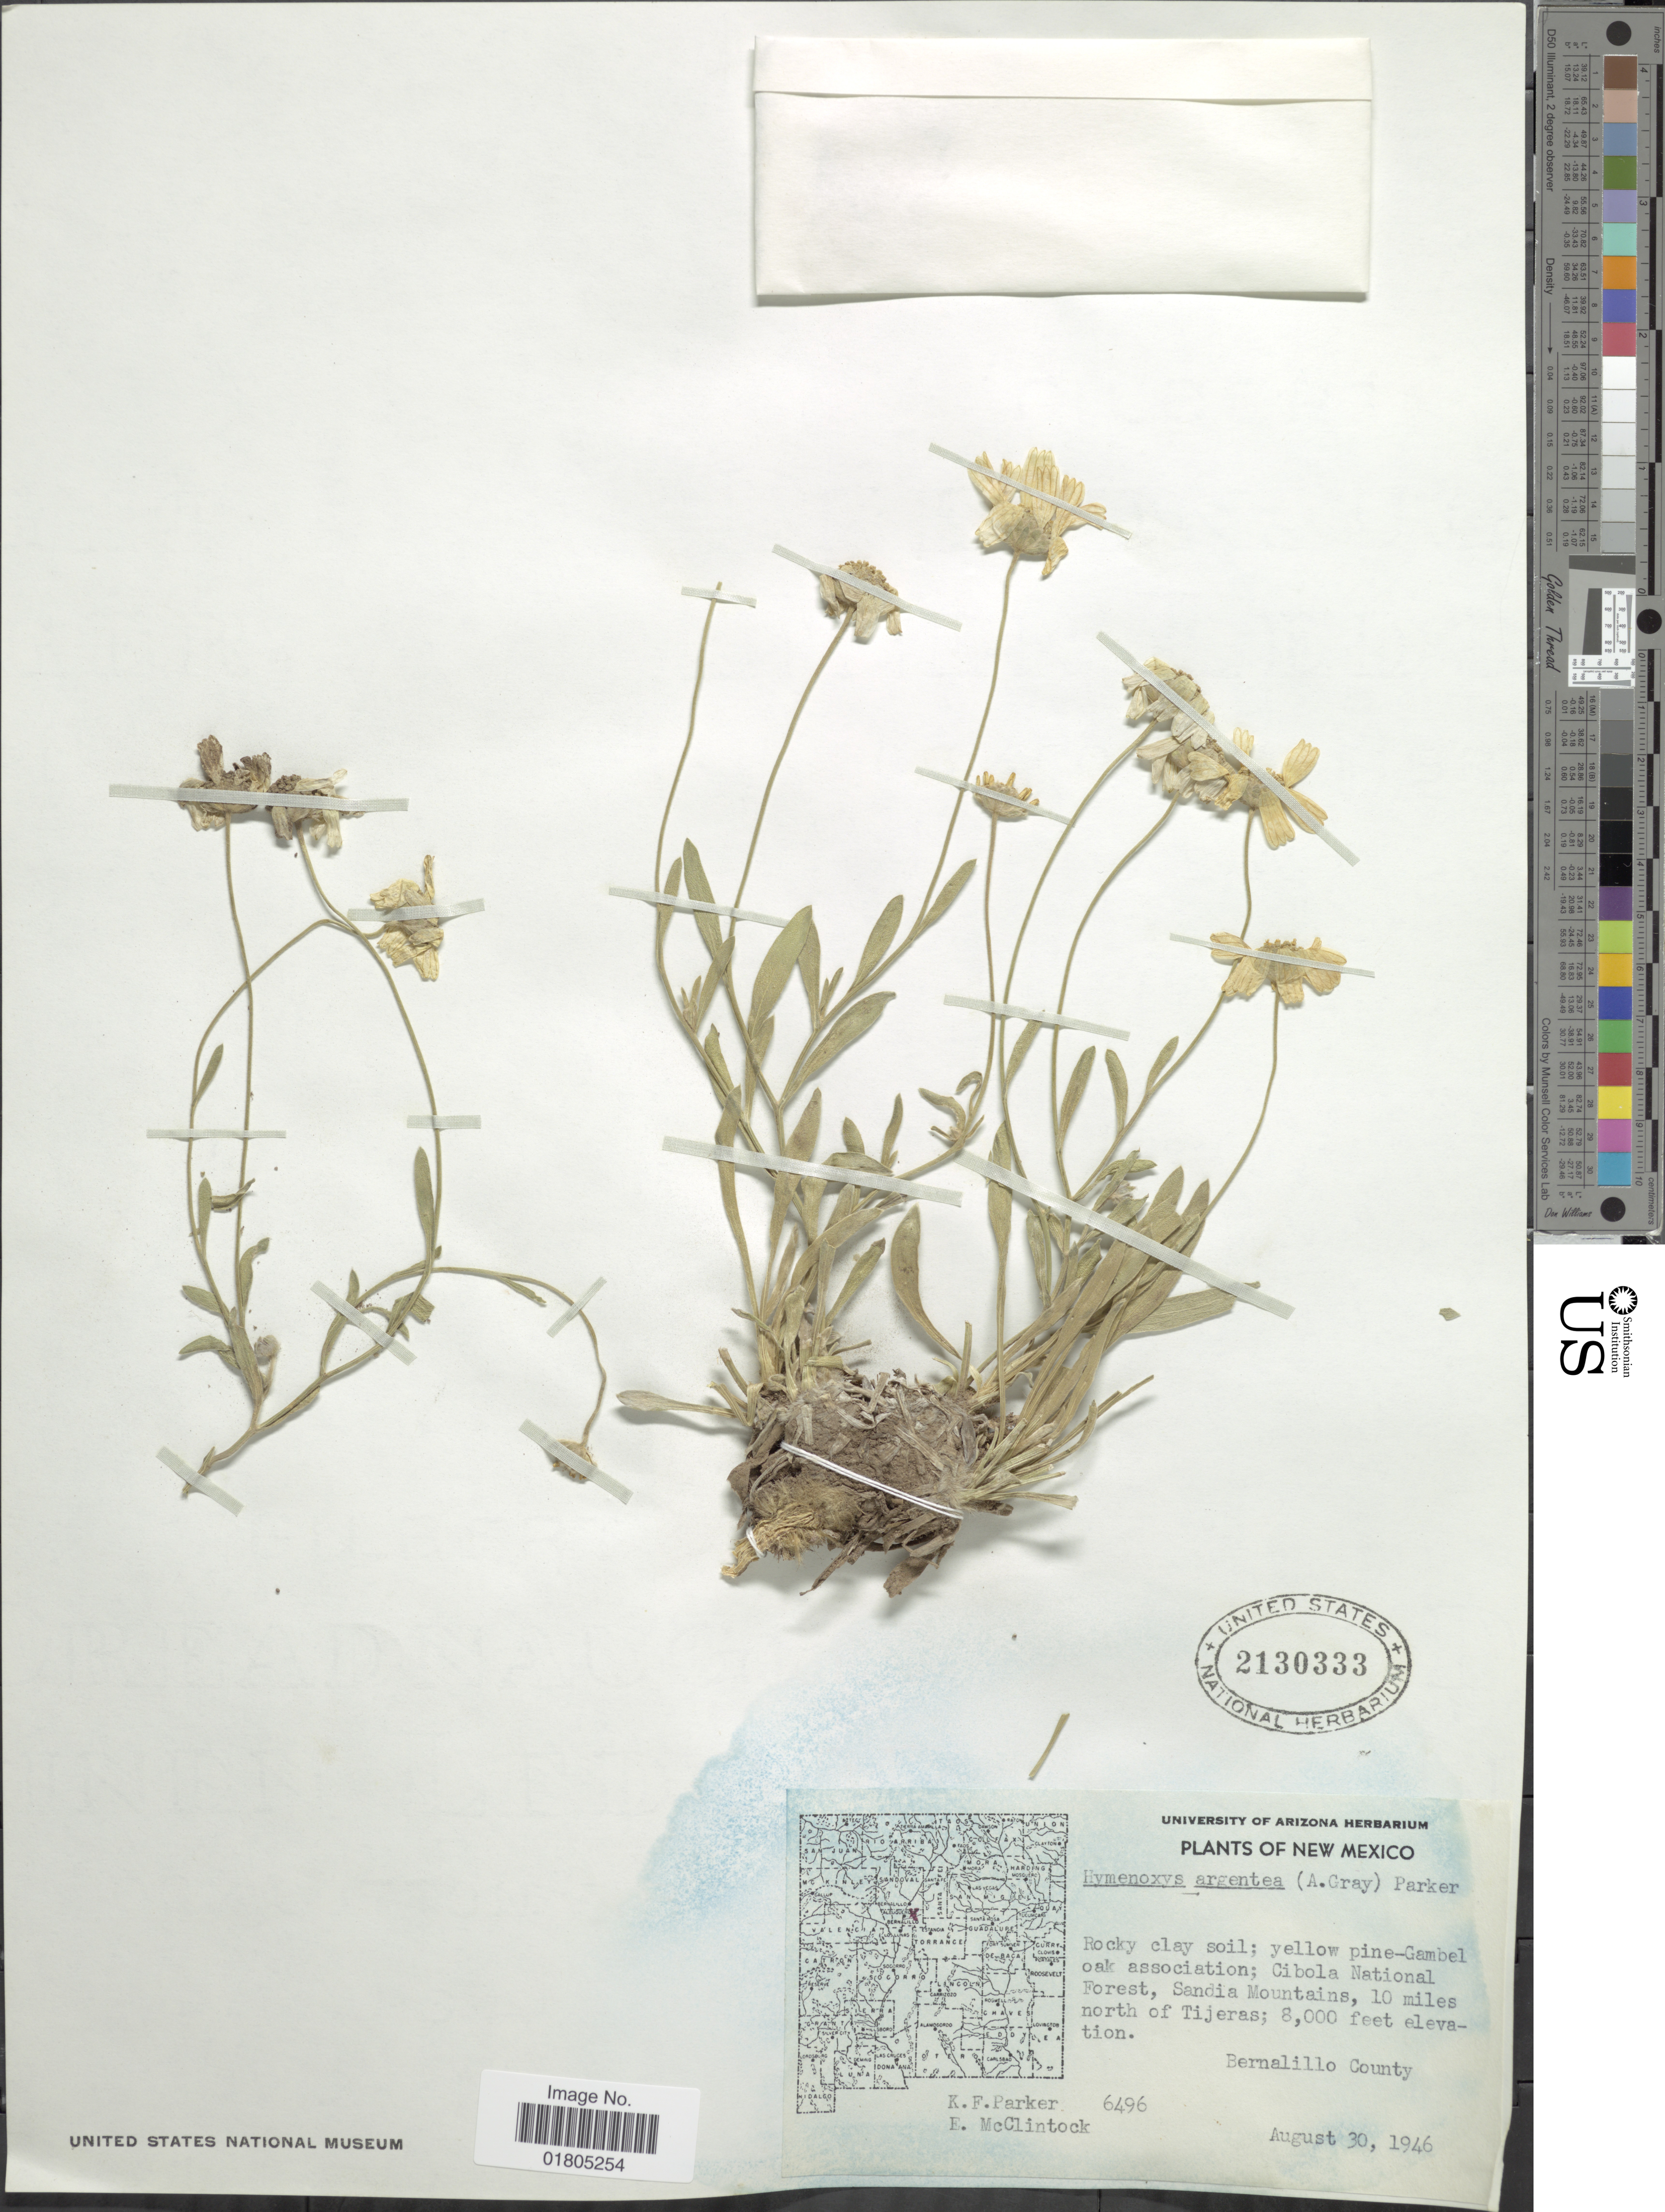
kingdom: Plantae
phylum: Tracheophyta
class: Magnoliopsida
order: Asterales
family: Asteraceae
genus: Actinea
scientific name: Actinea argentea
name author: (A. Gray) Kuntze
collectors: K. F. Parker & E. McClintock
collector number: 6496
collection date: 1946-08-30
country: United States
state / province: New Mexico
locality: Cibola National Forest, Sandia Mountains, 10 miles north of Tijeras, Bernalillo County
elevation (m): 2438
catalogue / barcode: US 2130333